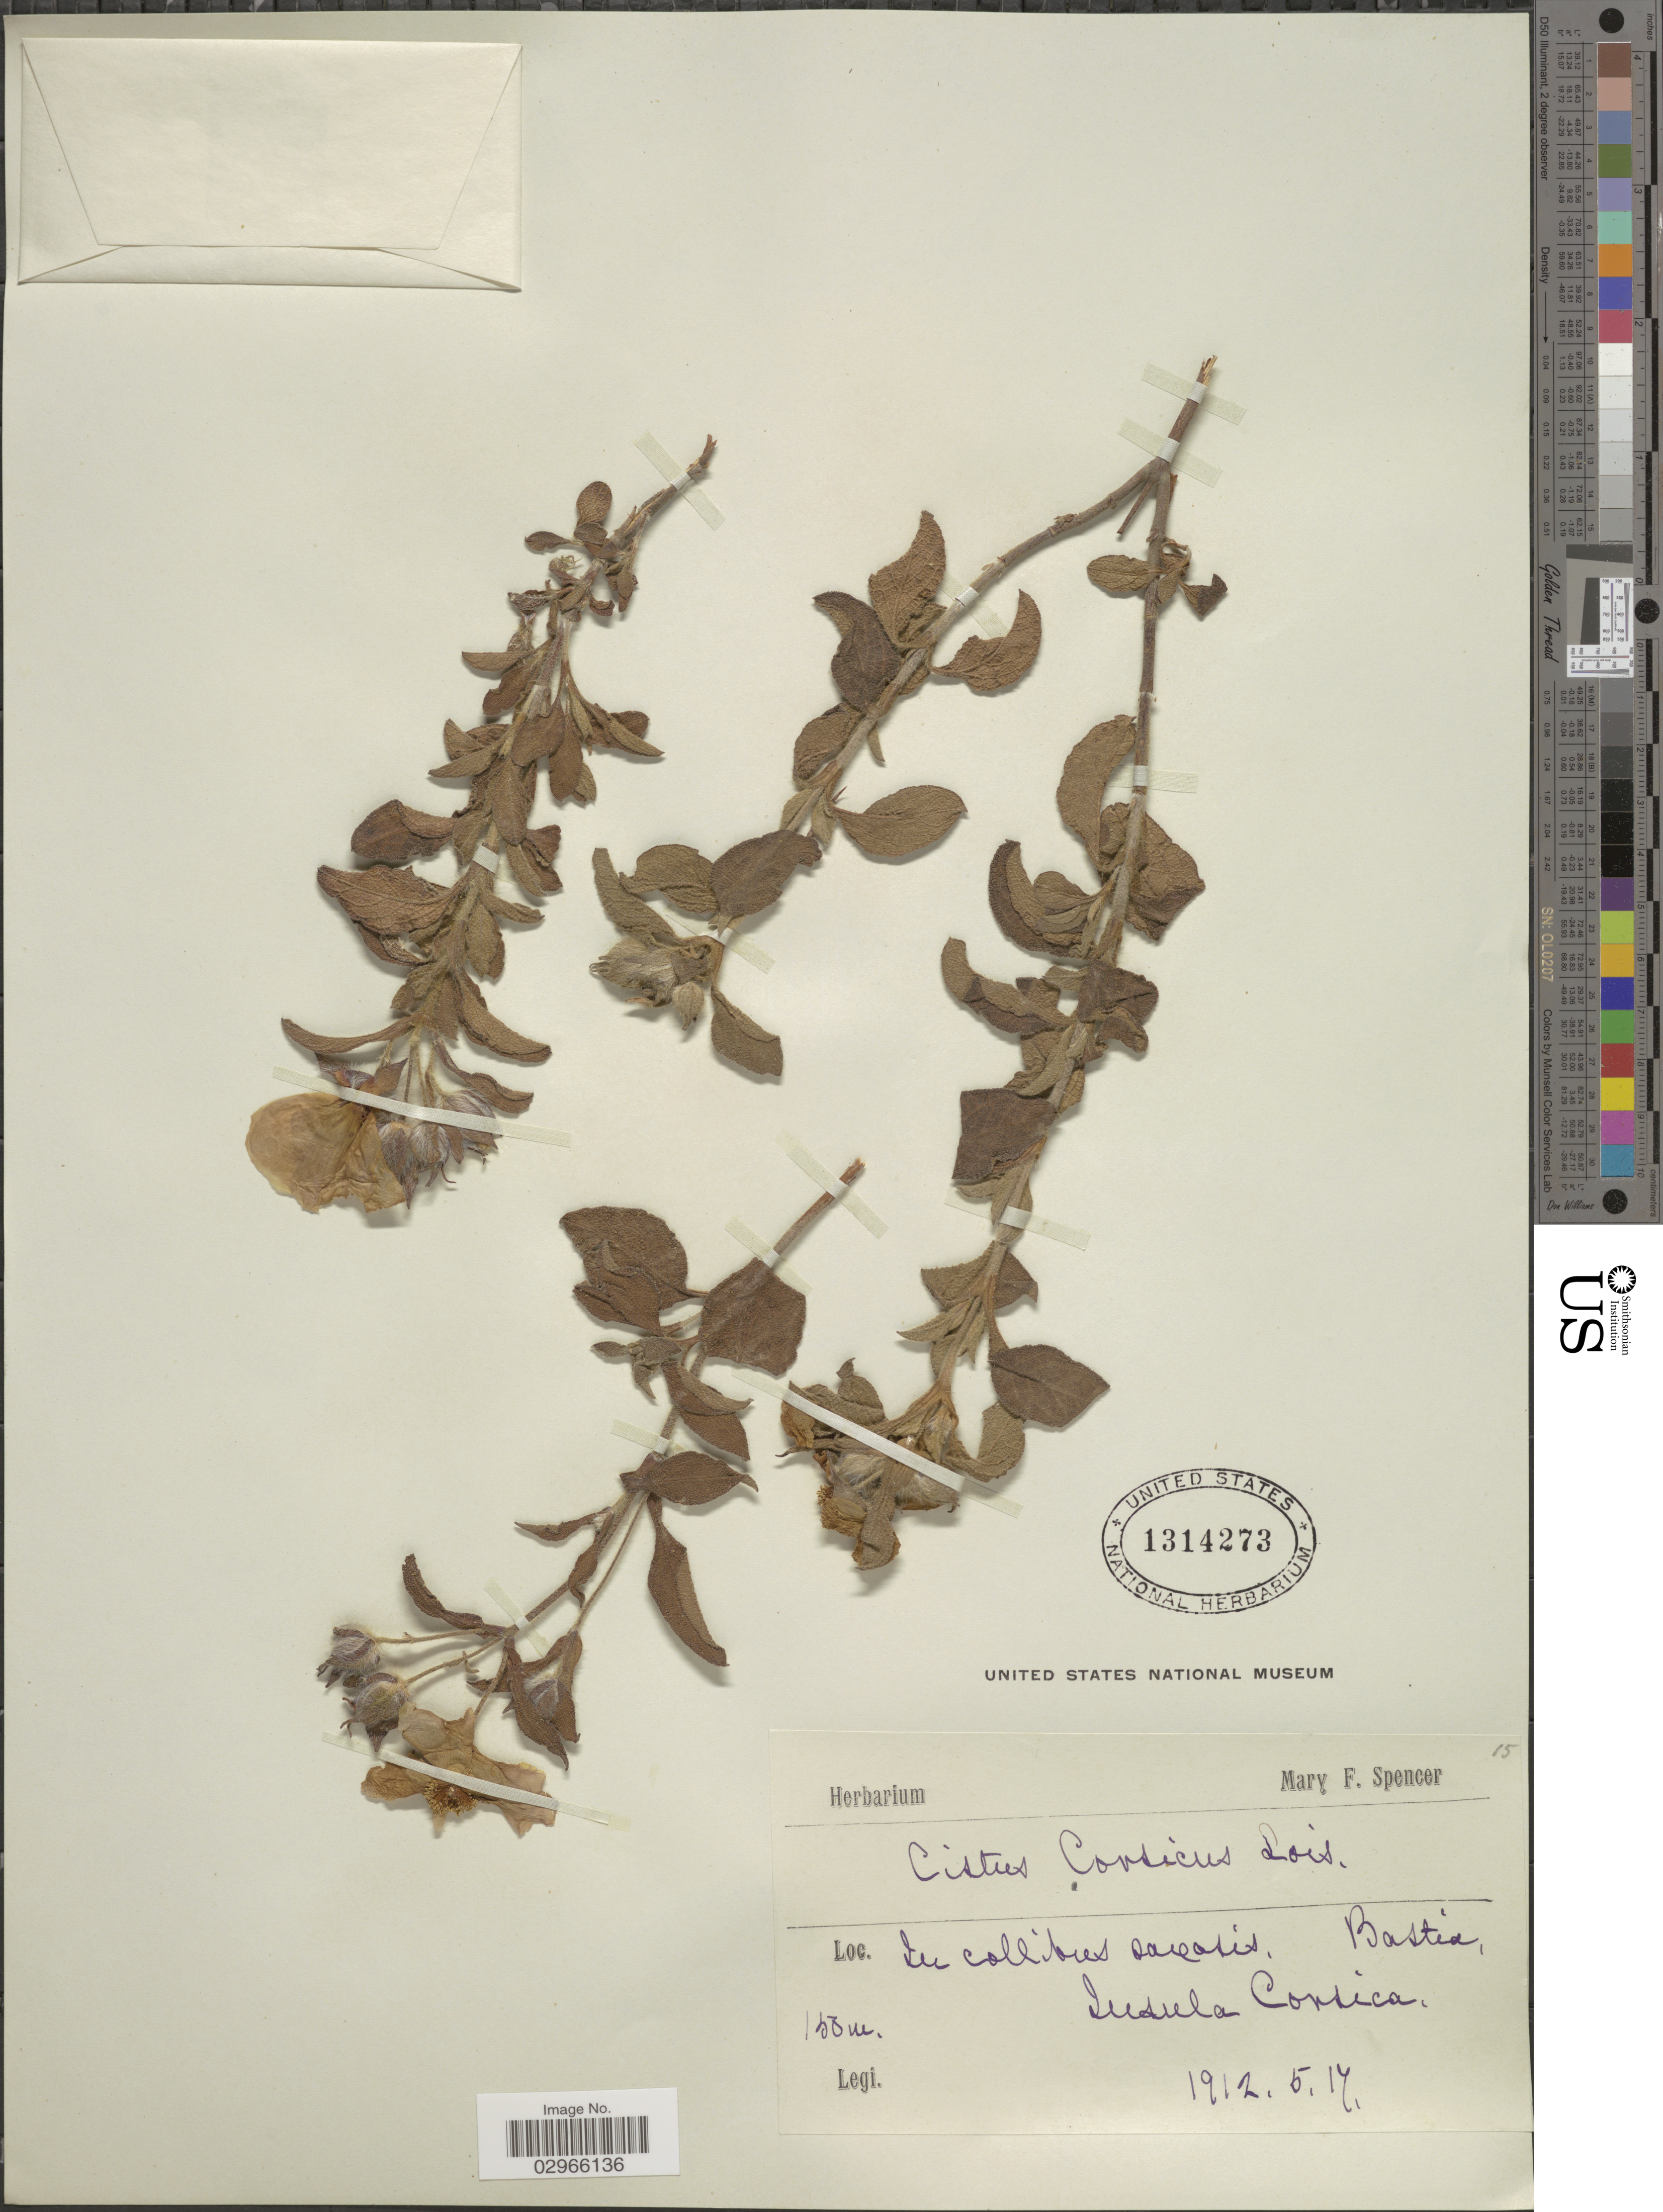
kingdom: Plantae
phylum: Tracheophyta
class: Magnoliopsida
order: Malvales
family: Cistaceae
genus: Cistus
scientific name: Cistus corsicus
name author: Loisel.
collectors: M. Spencer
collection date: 1912-05-17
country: France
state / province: Corsica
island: Corse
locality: In collibus saxosis Bastia, Insula Corsica.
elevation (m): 150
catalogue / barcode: US 1314273